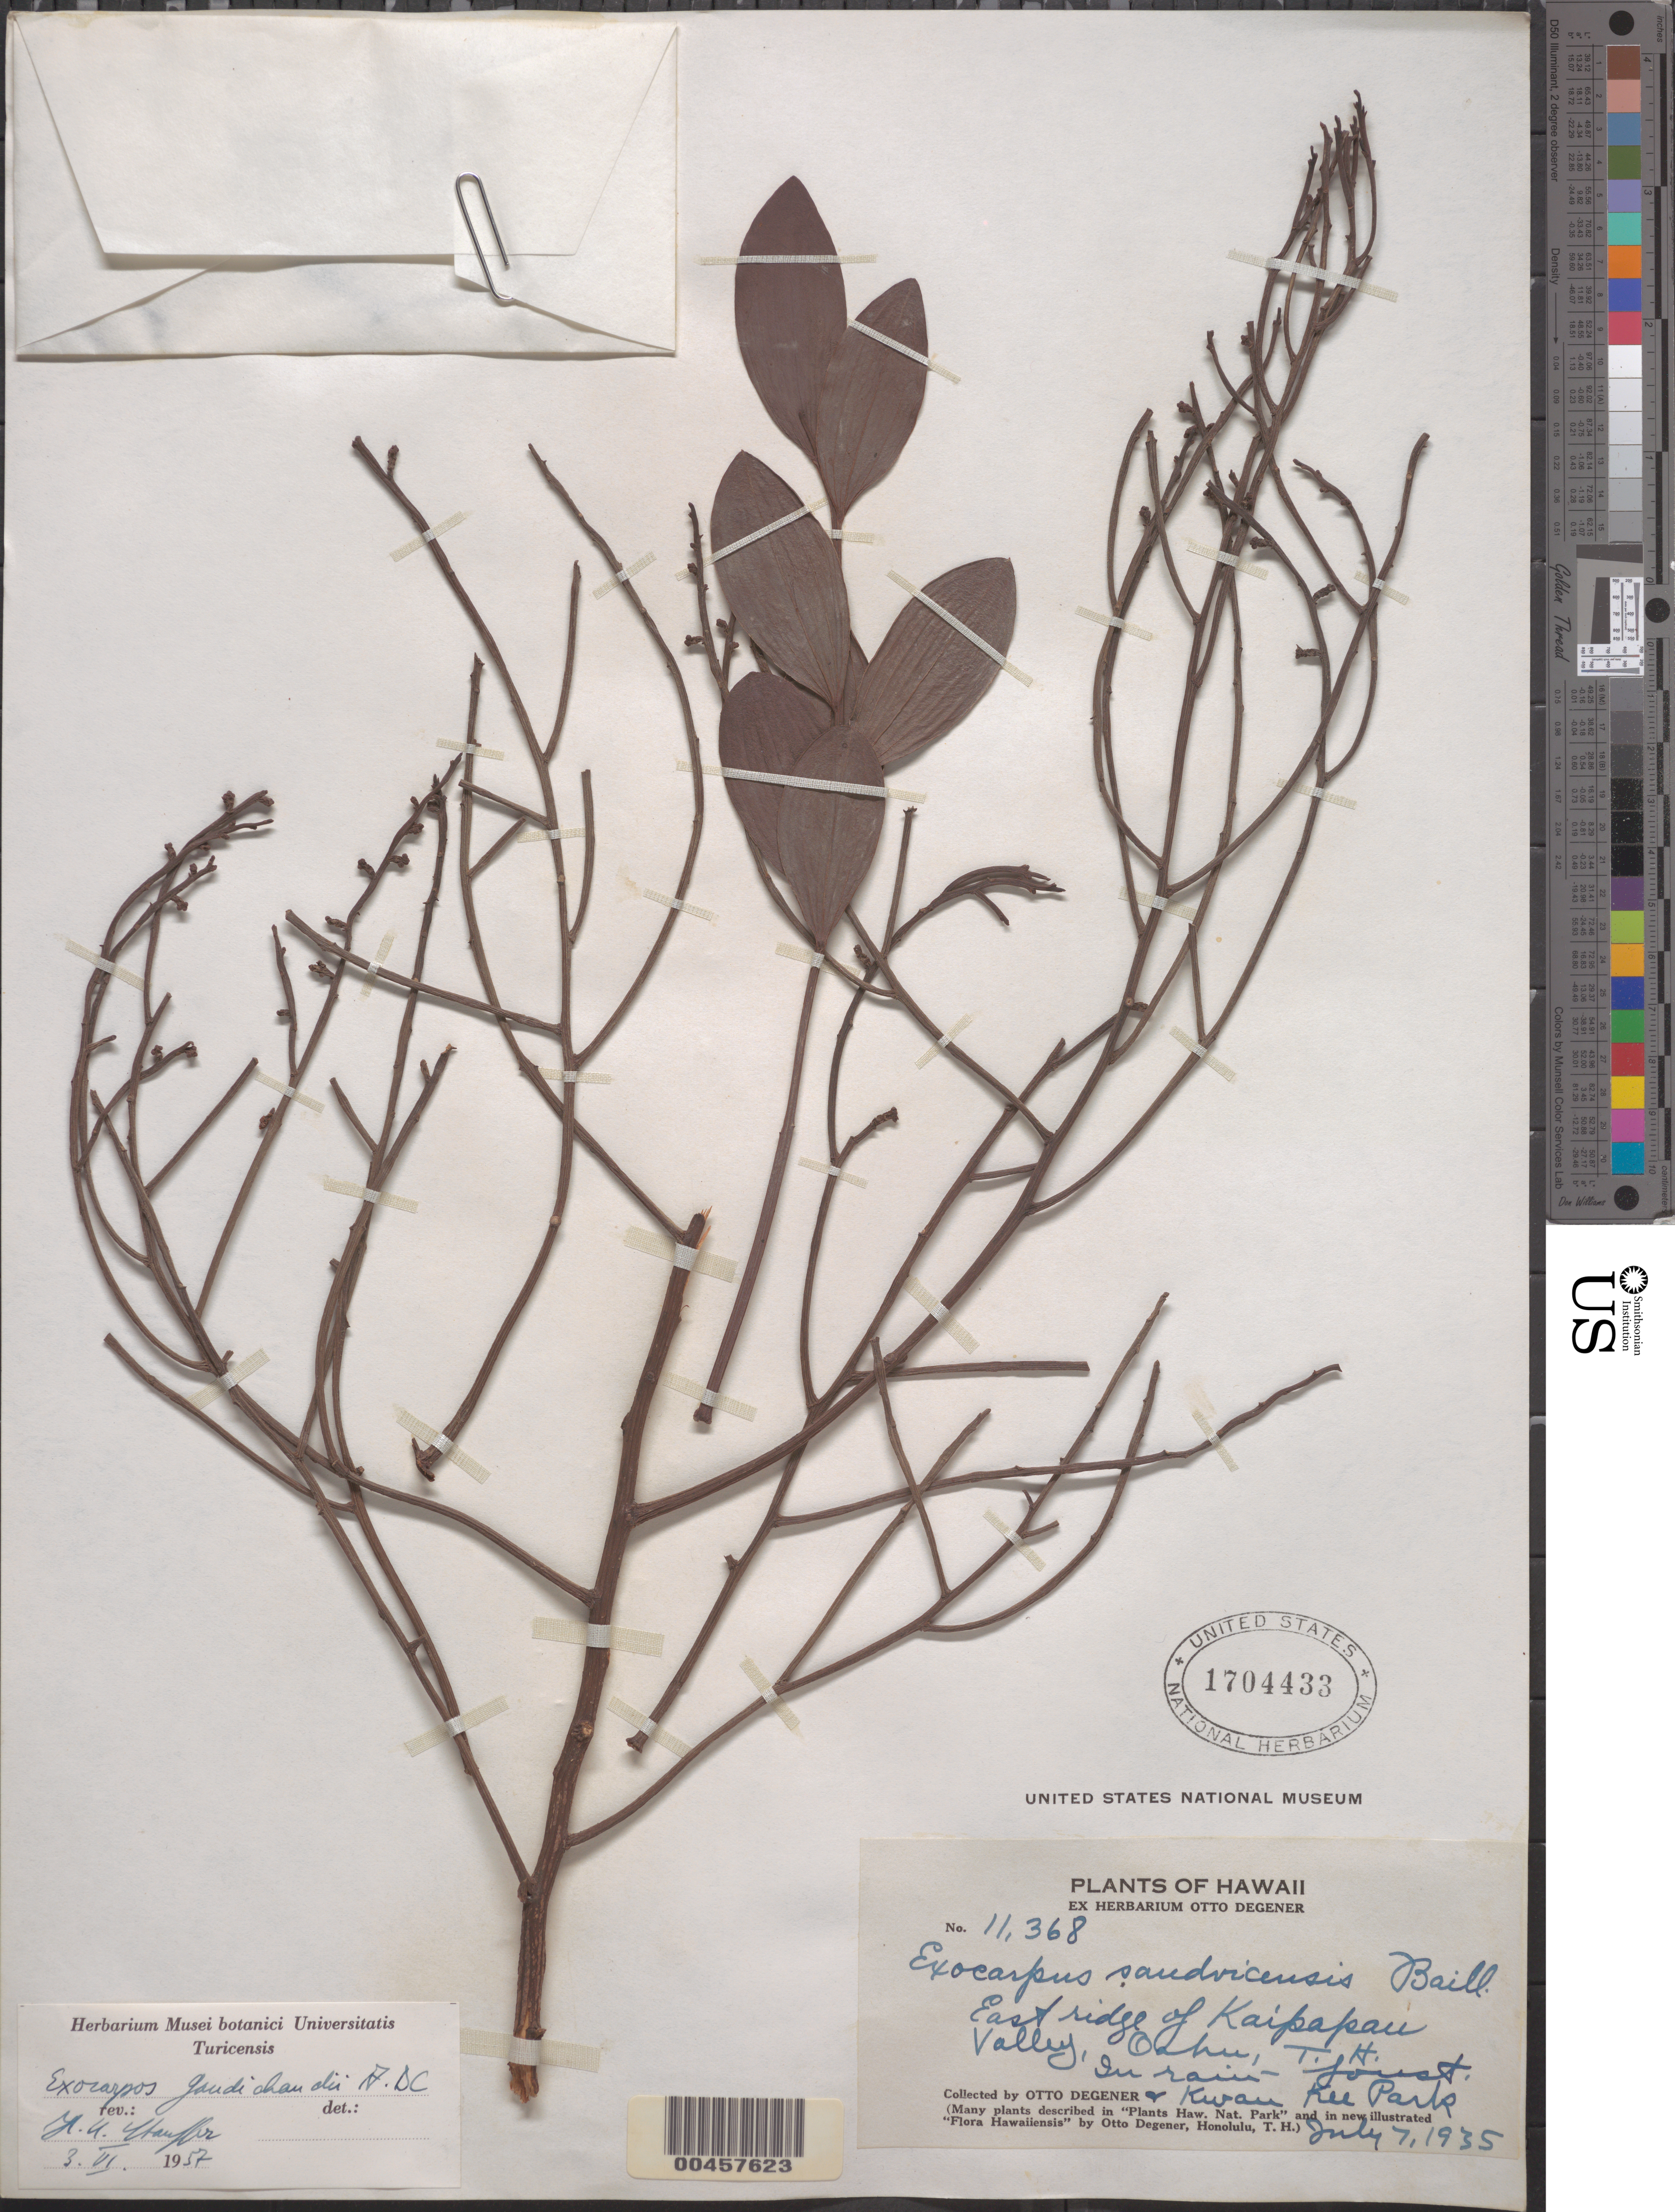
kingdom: Plantae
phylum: Tracheophyta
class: Magnoliopsida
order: Santalales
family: Santalaceae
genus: Exocarpos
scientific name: Exocarpos gaudichaudii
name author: A. DC.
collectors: O. Degener & K. Park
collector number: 11368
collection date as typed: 7 Jul 1935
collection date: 1935-07-07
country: United States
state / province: Hawaii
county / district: Honolulu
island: Oahu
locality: E ridge of Kaipapau Valley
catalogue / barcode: US 1704433